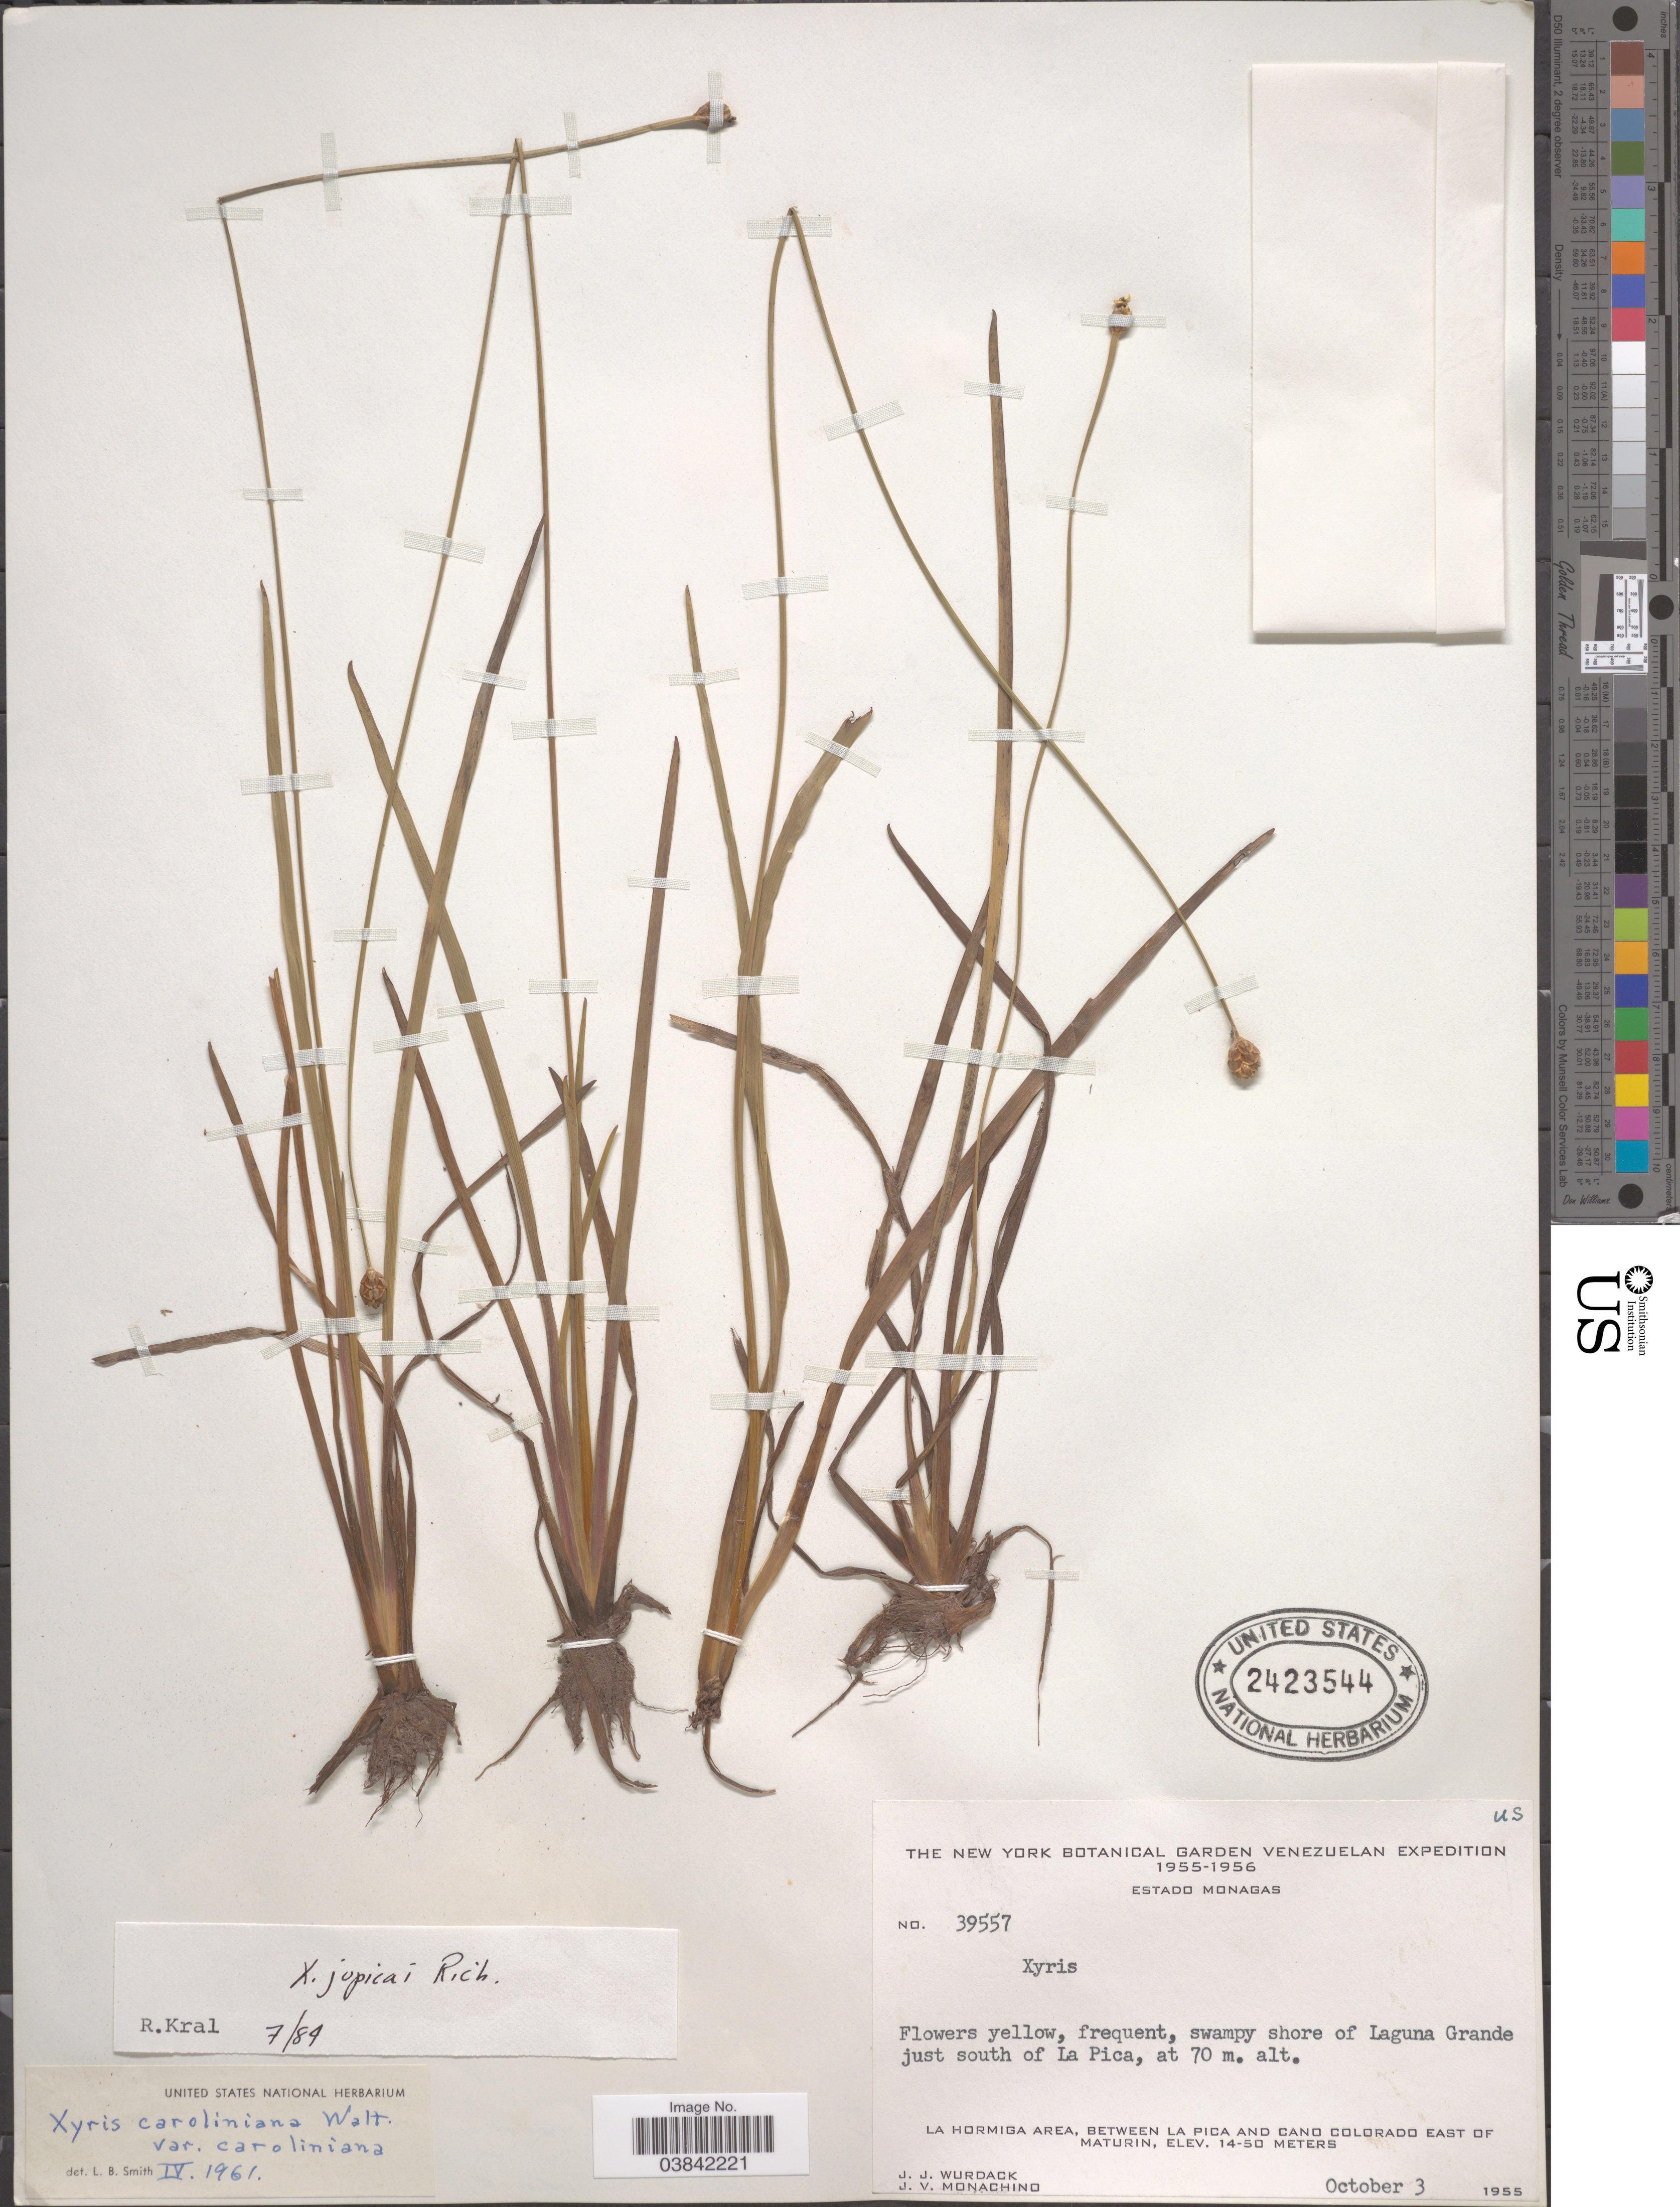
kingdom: Plantae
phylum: Tracheophyta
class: Liliopsida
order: Poales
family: Xyridaceae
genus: Xyris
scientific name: Xyris jupicai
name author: Rich.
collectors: J. J. Wurdack & J. V. Monachino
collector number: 39557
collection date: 1955-10-03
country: Venezuela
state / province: Monagas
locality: Swampy shore of Laguna Grande jsut south of La Pica. La Hormiga area, between La Pica and cano Colorado East of Maturin.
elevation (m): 70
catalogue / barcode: US 2423544